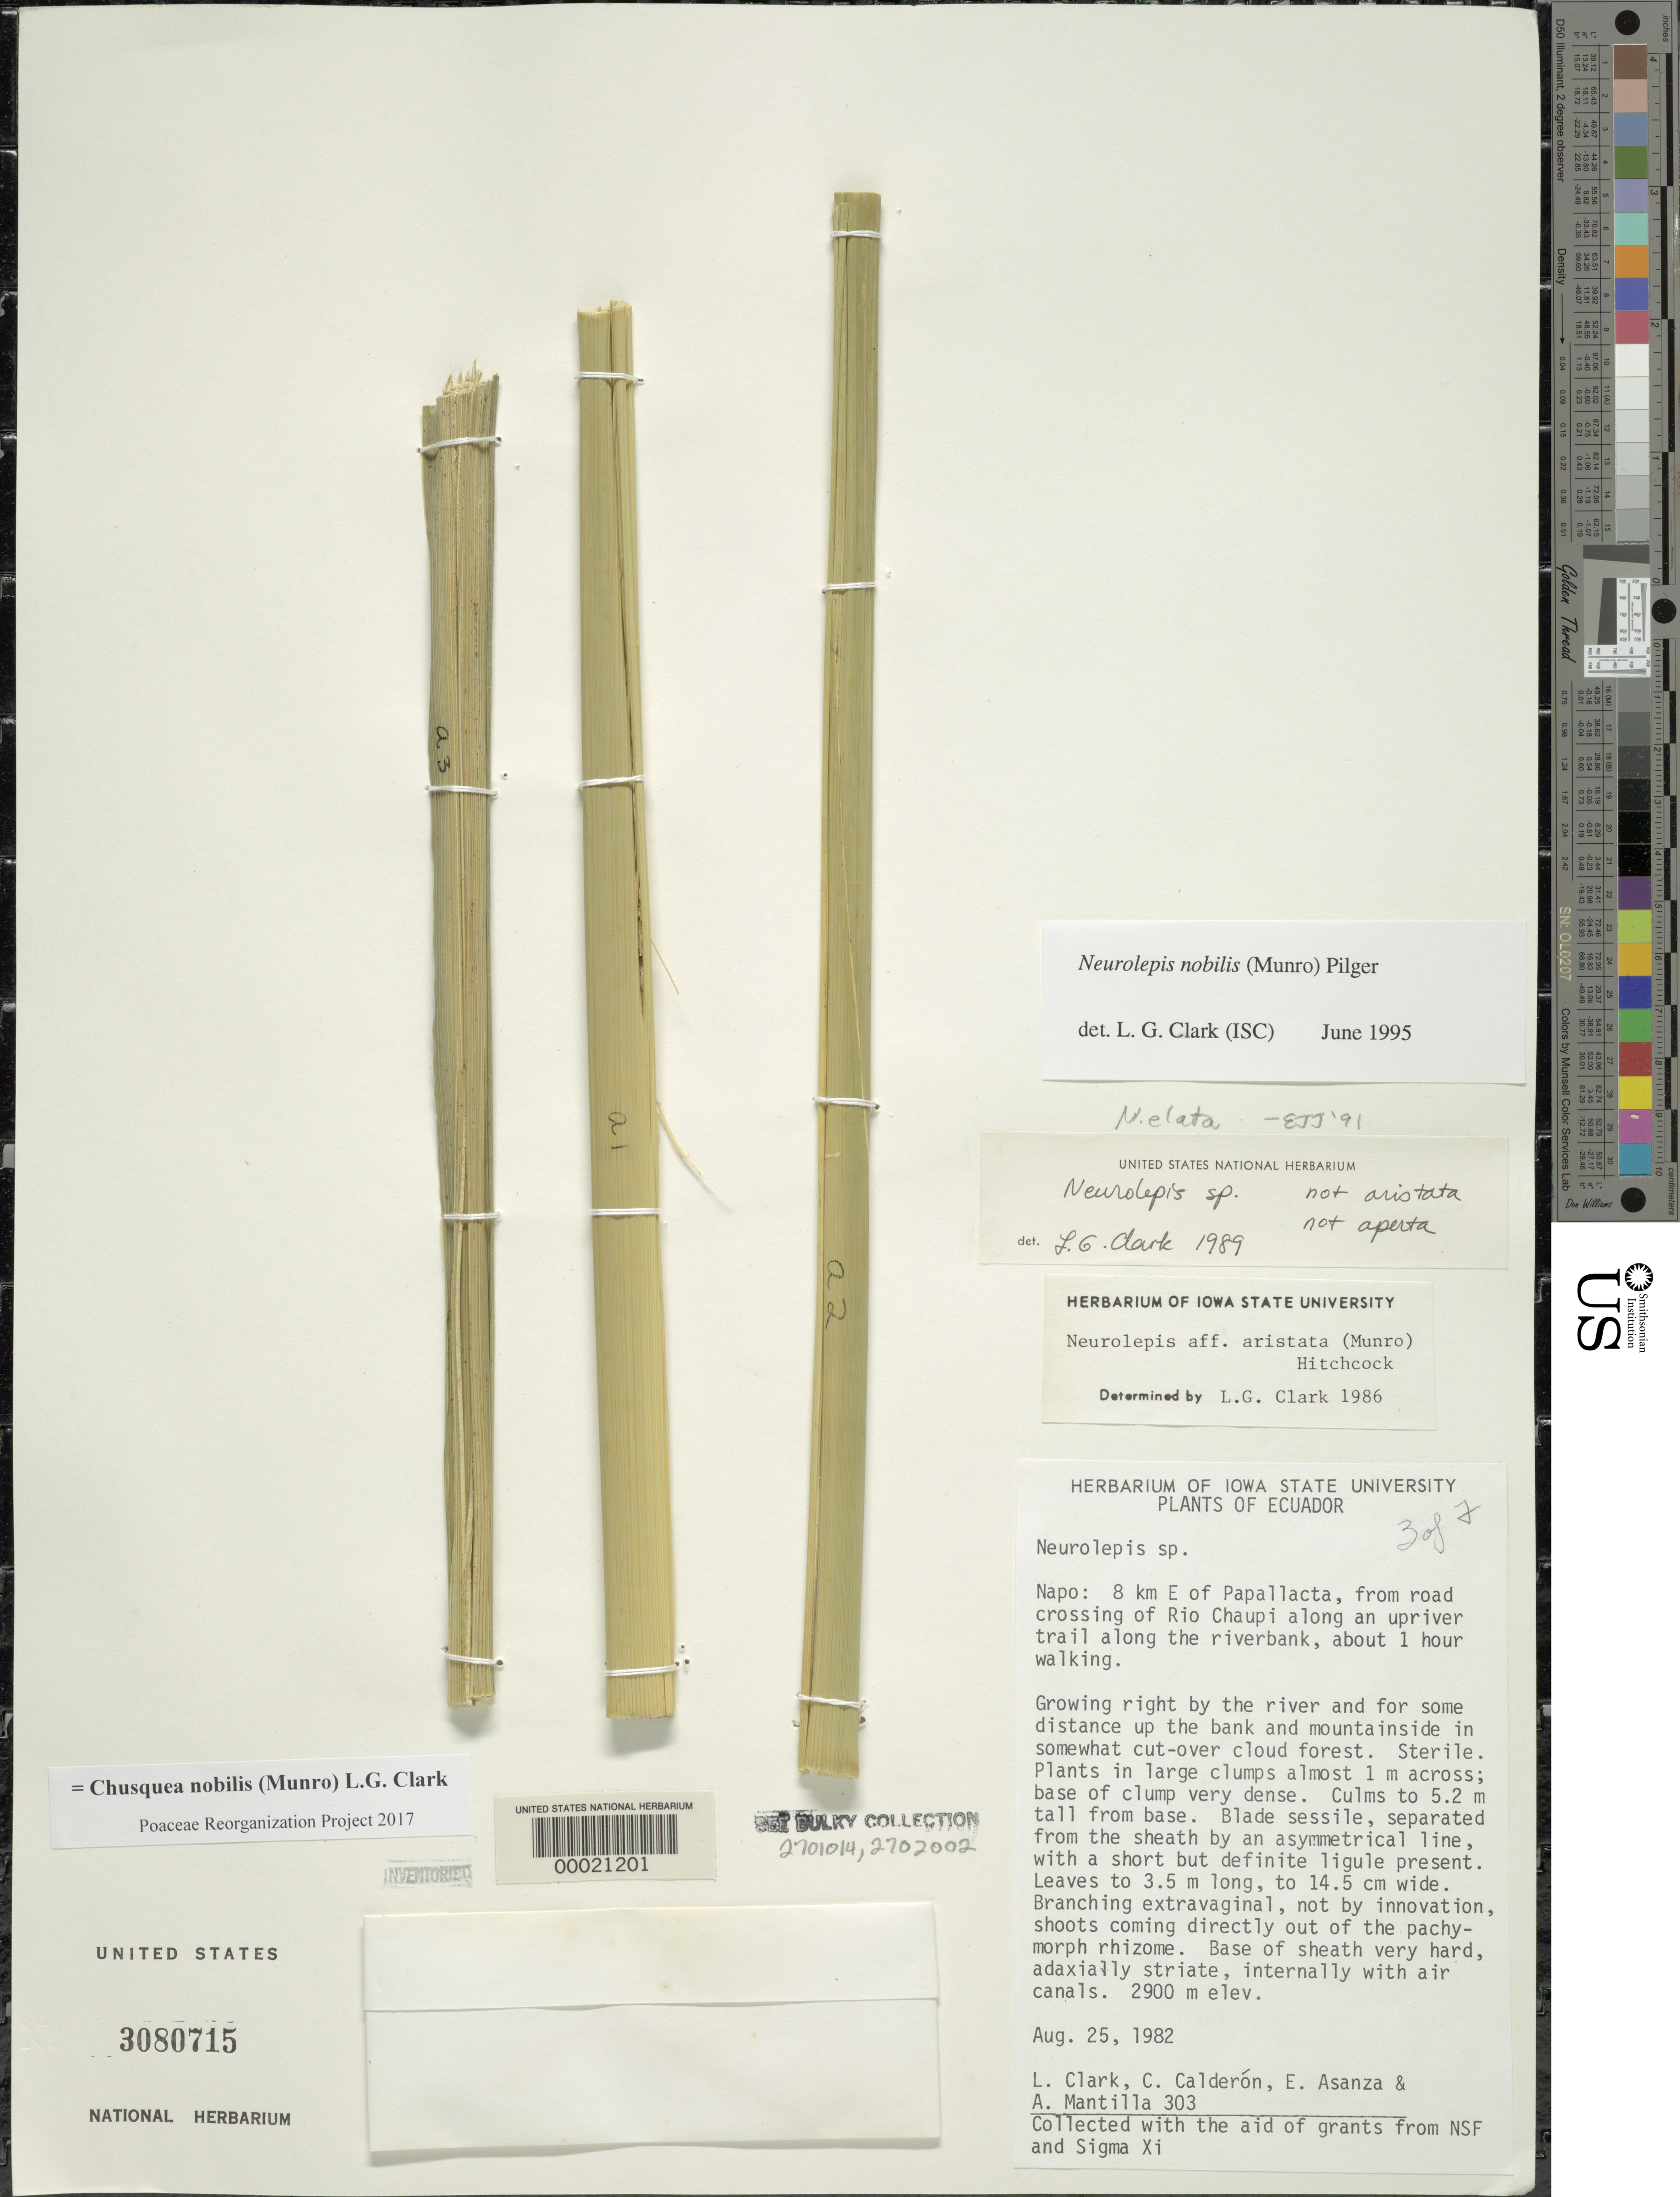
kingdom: Plantae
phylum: Tracheophyta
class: Liliopsida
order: Poales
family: Poaceae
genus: Neurolepis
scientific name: Neurolepis nobilis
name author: (Munro) Pilg.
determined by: Judziewicz, E. J.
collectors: L. G. Clark, C. E. Calderón, E. Asanza & A. Mantilla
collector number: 303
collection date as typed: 25 Aug 1982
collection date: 1982-08-25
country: Ecuador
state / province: Napo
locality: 8 km E of papallacta, from road crossing of the Rio chaupi along an up river Trail along the Riverbank, about 1 hour walking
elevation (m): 2900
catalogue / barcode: US 3080715